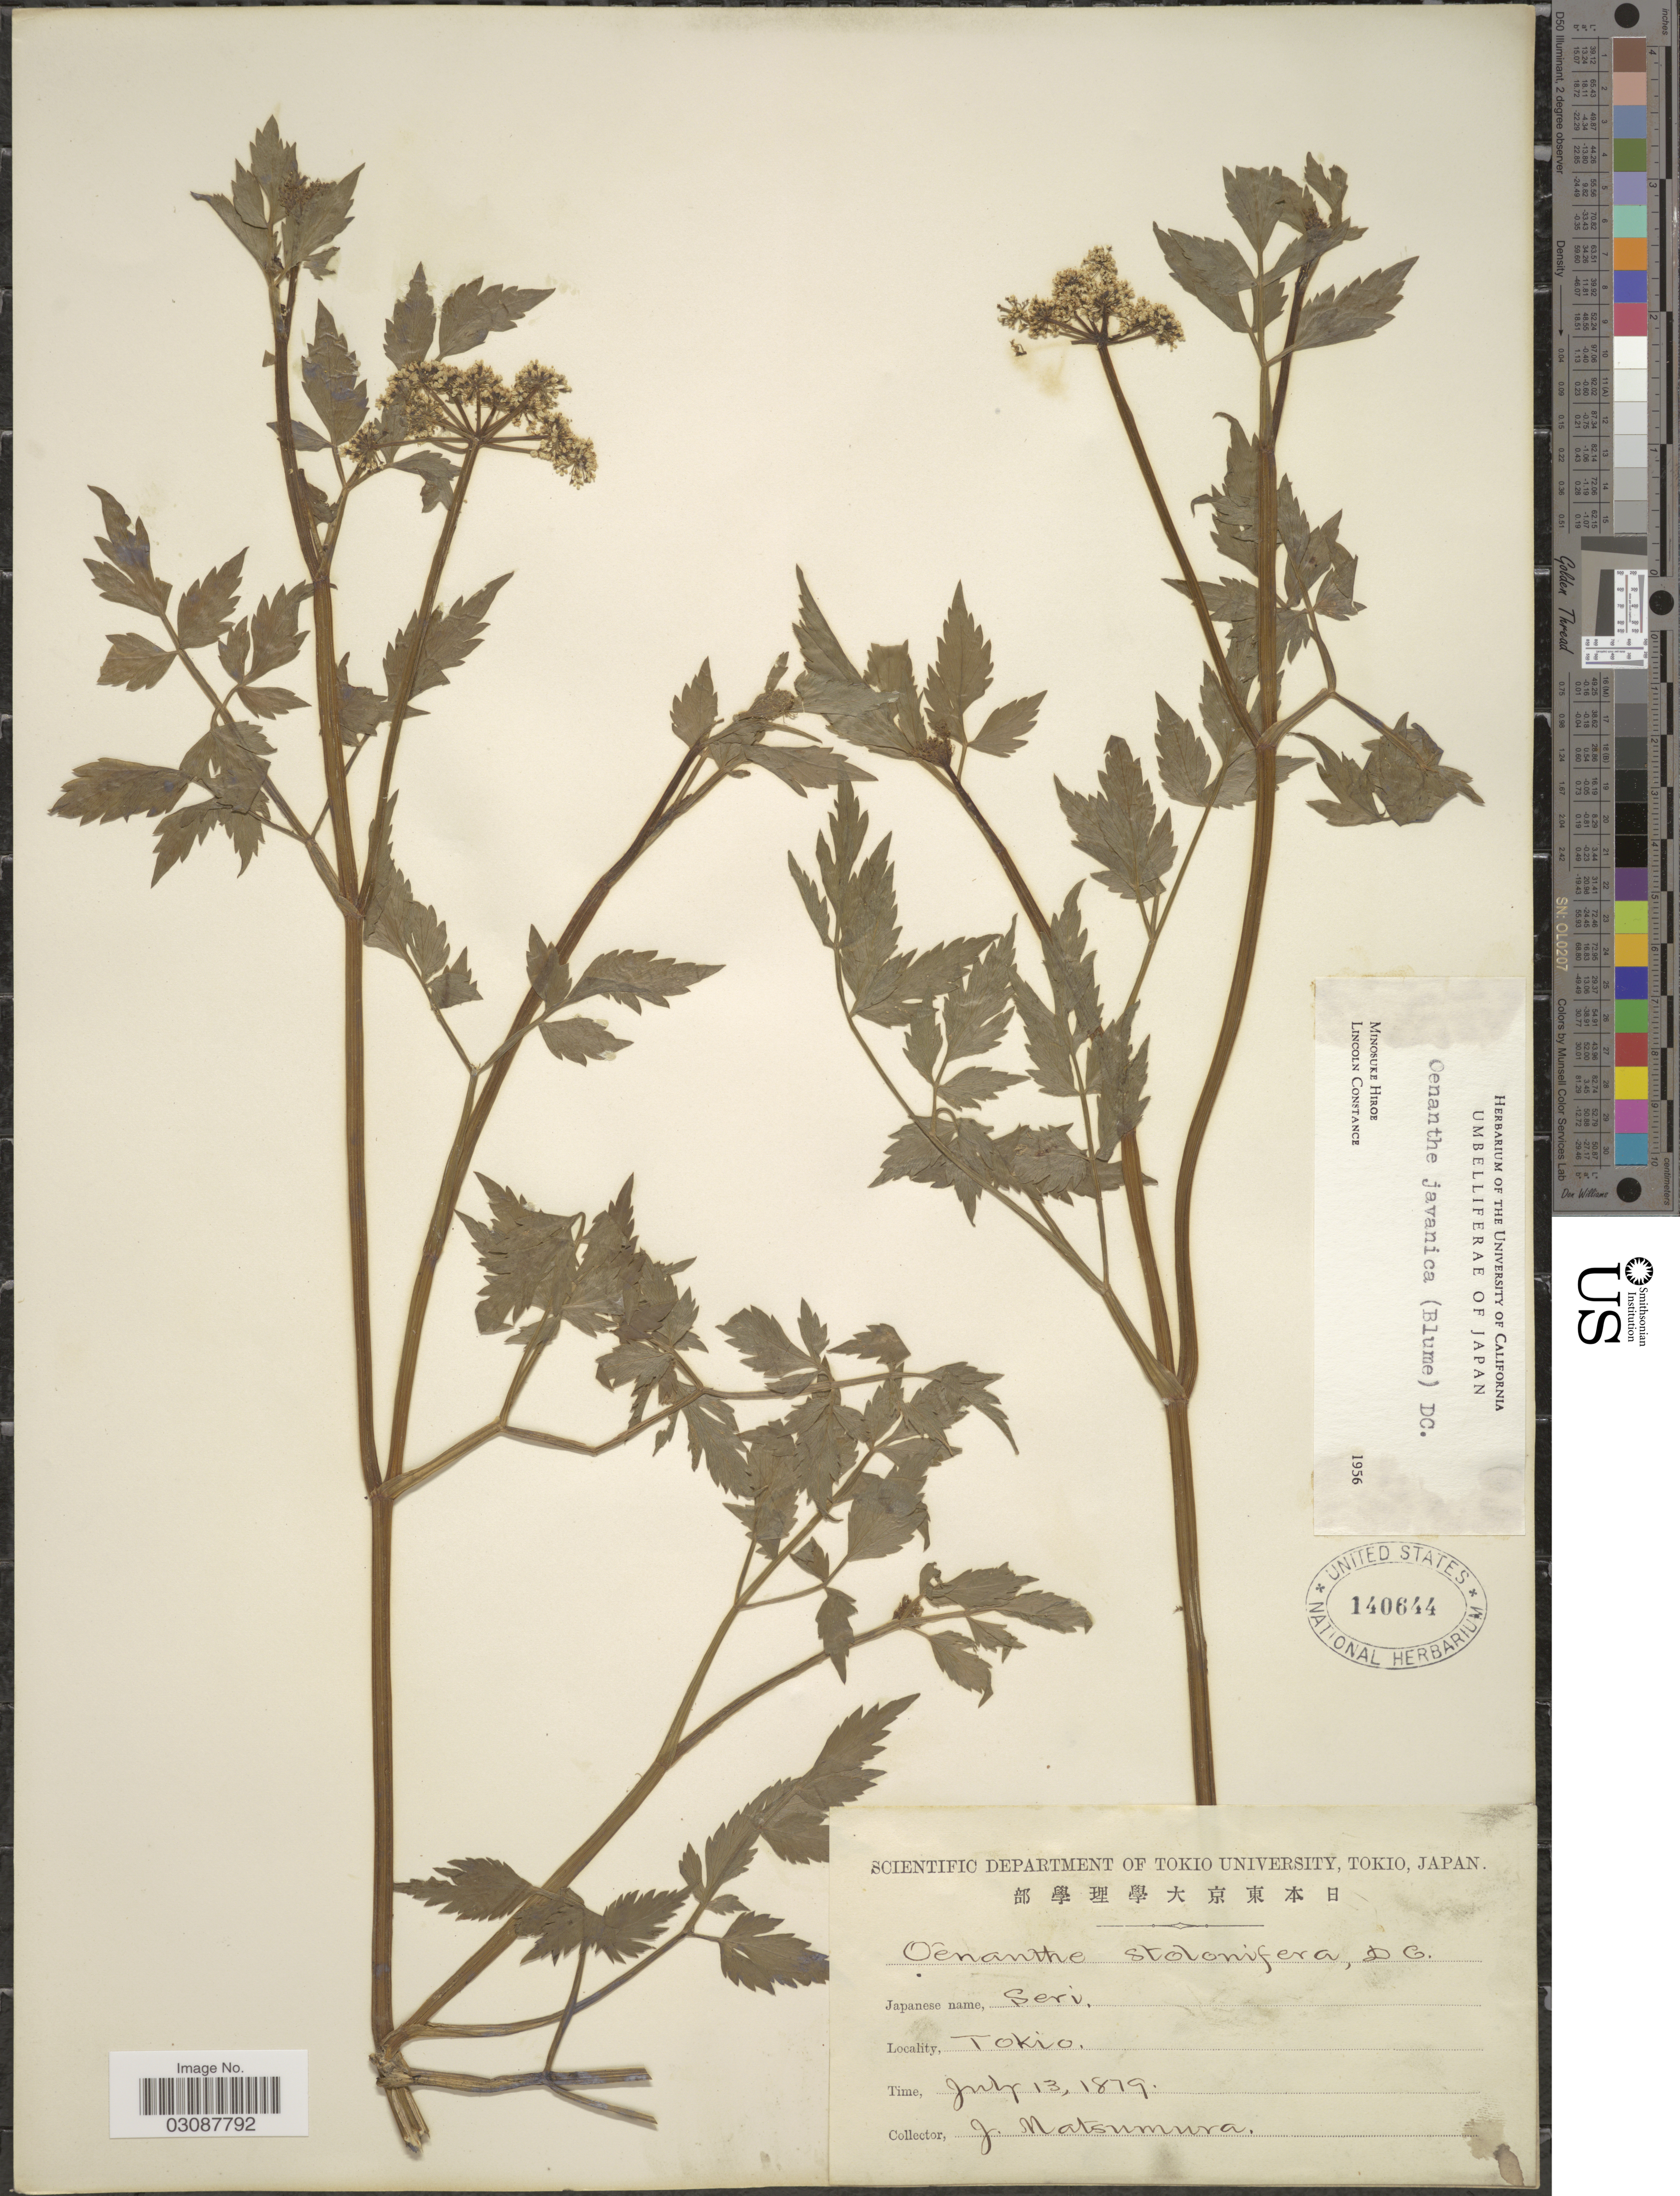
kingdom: Plantae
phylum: Tracheophyta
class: Magnoliopsida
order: Apiales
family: Apiaceae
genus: Oenanthe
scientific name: Oenanthe javanica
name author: (Blume) DC.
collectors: J. Natsumura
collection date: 1879-07-13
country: Japan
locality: Tokio.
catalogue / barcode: US 140644